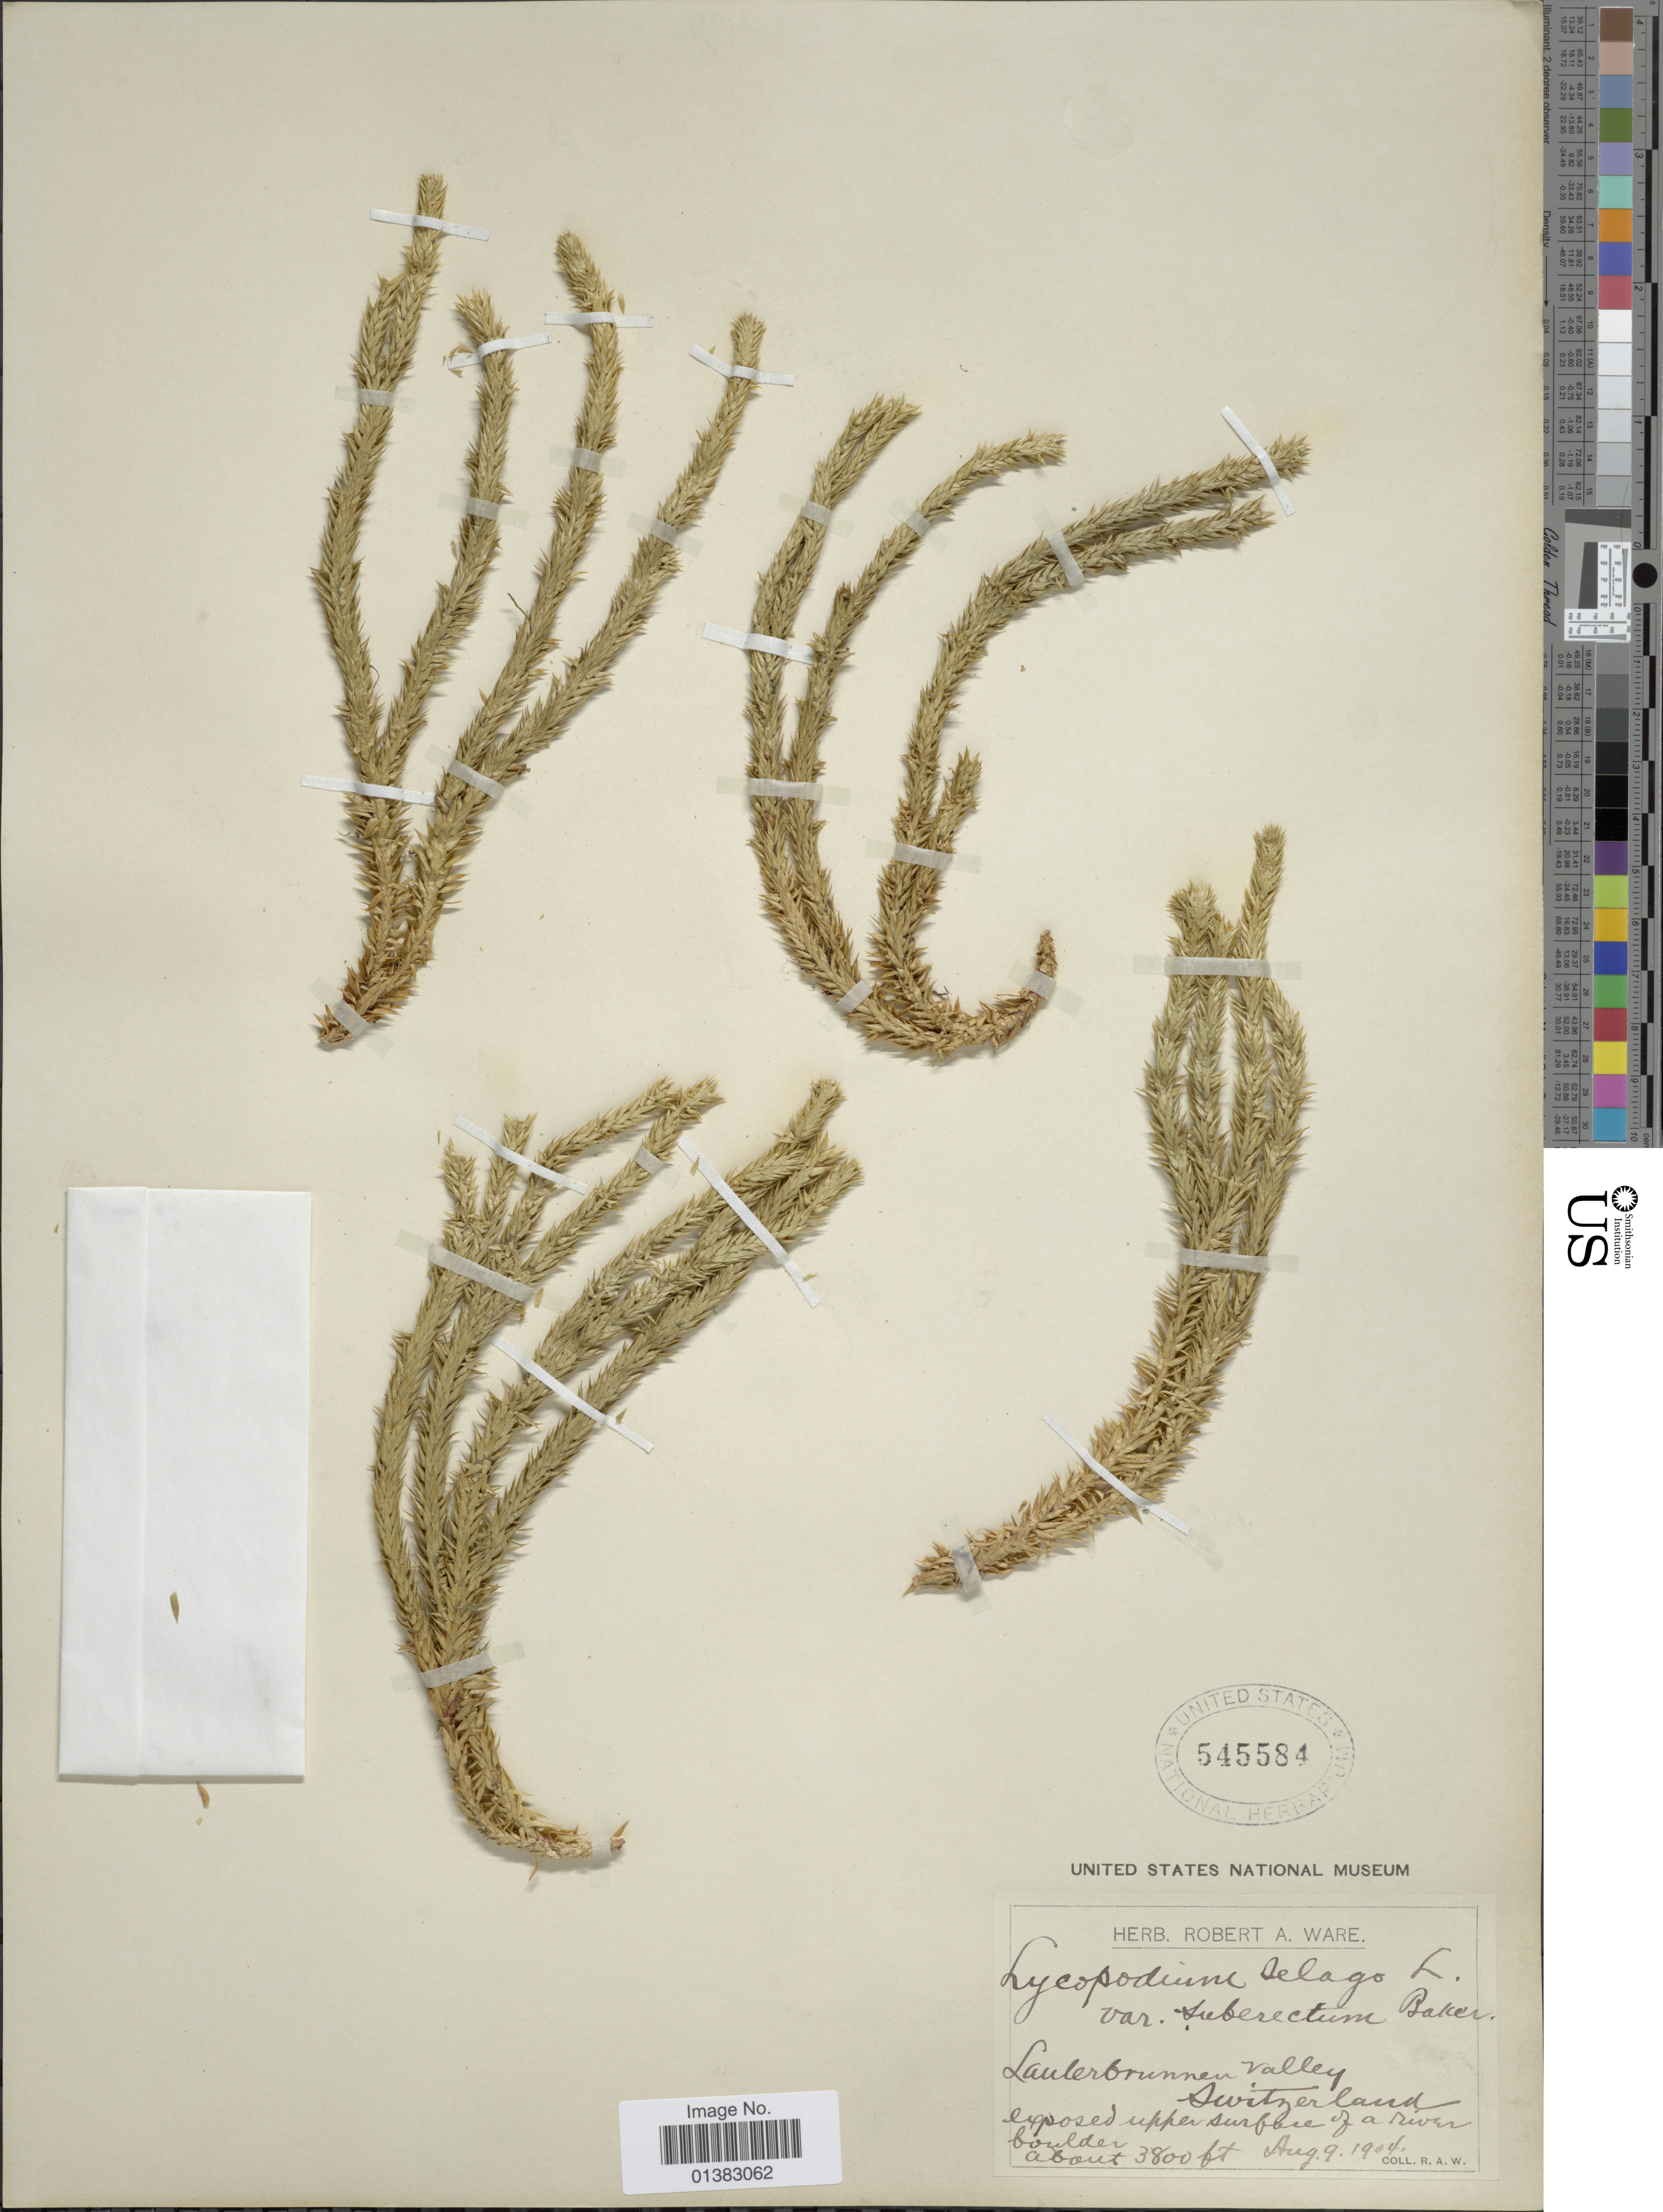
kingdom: Plantae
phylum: Tracheophyta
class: Lycopodiopsida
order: Lycopodiales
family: Lycopodiaceae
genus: Huperzia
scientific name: Huperzia selago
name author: (L.) Bernh. ex Schrank & Mart.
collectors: R. Ware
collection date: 1904-08-09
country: Switzerland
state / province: Bern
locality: Lauterbrunnen valley, exposed upper surface of a river boulder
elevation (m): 1158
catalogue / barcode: US 545584